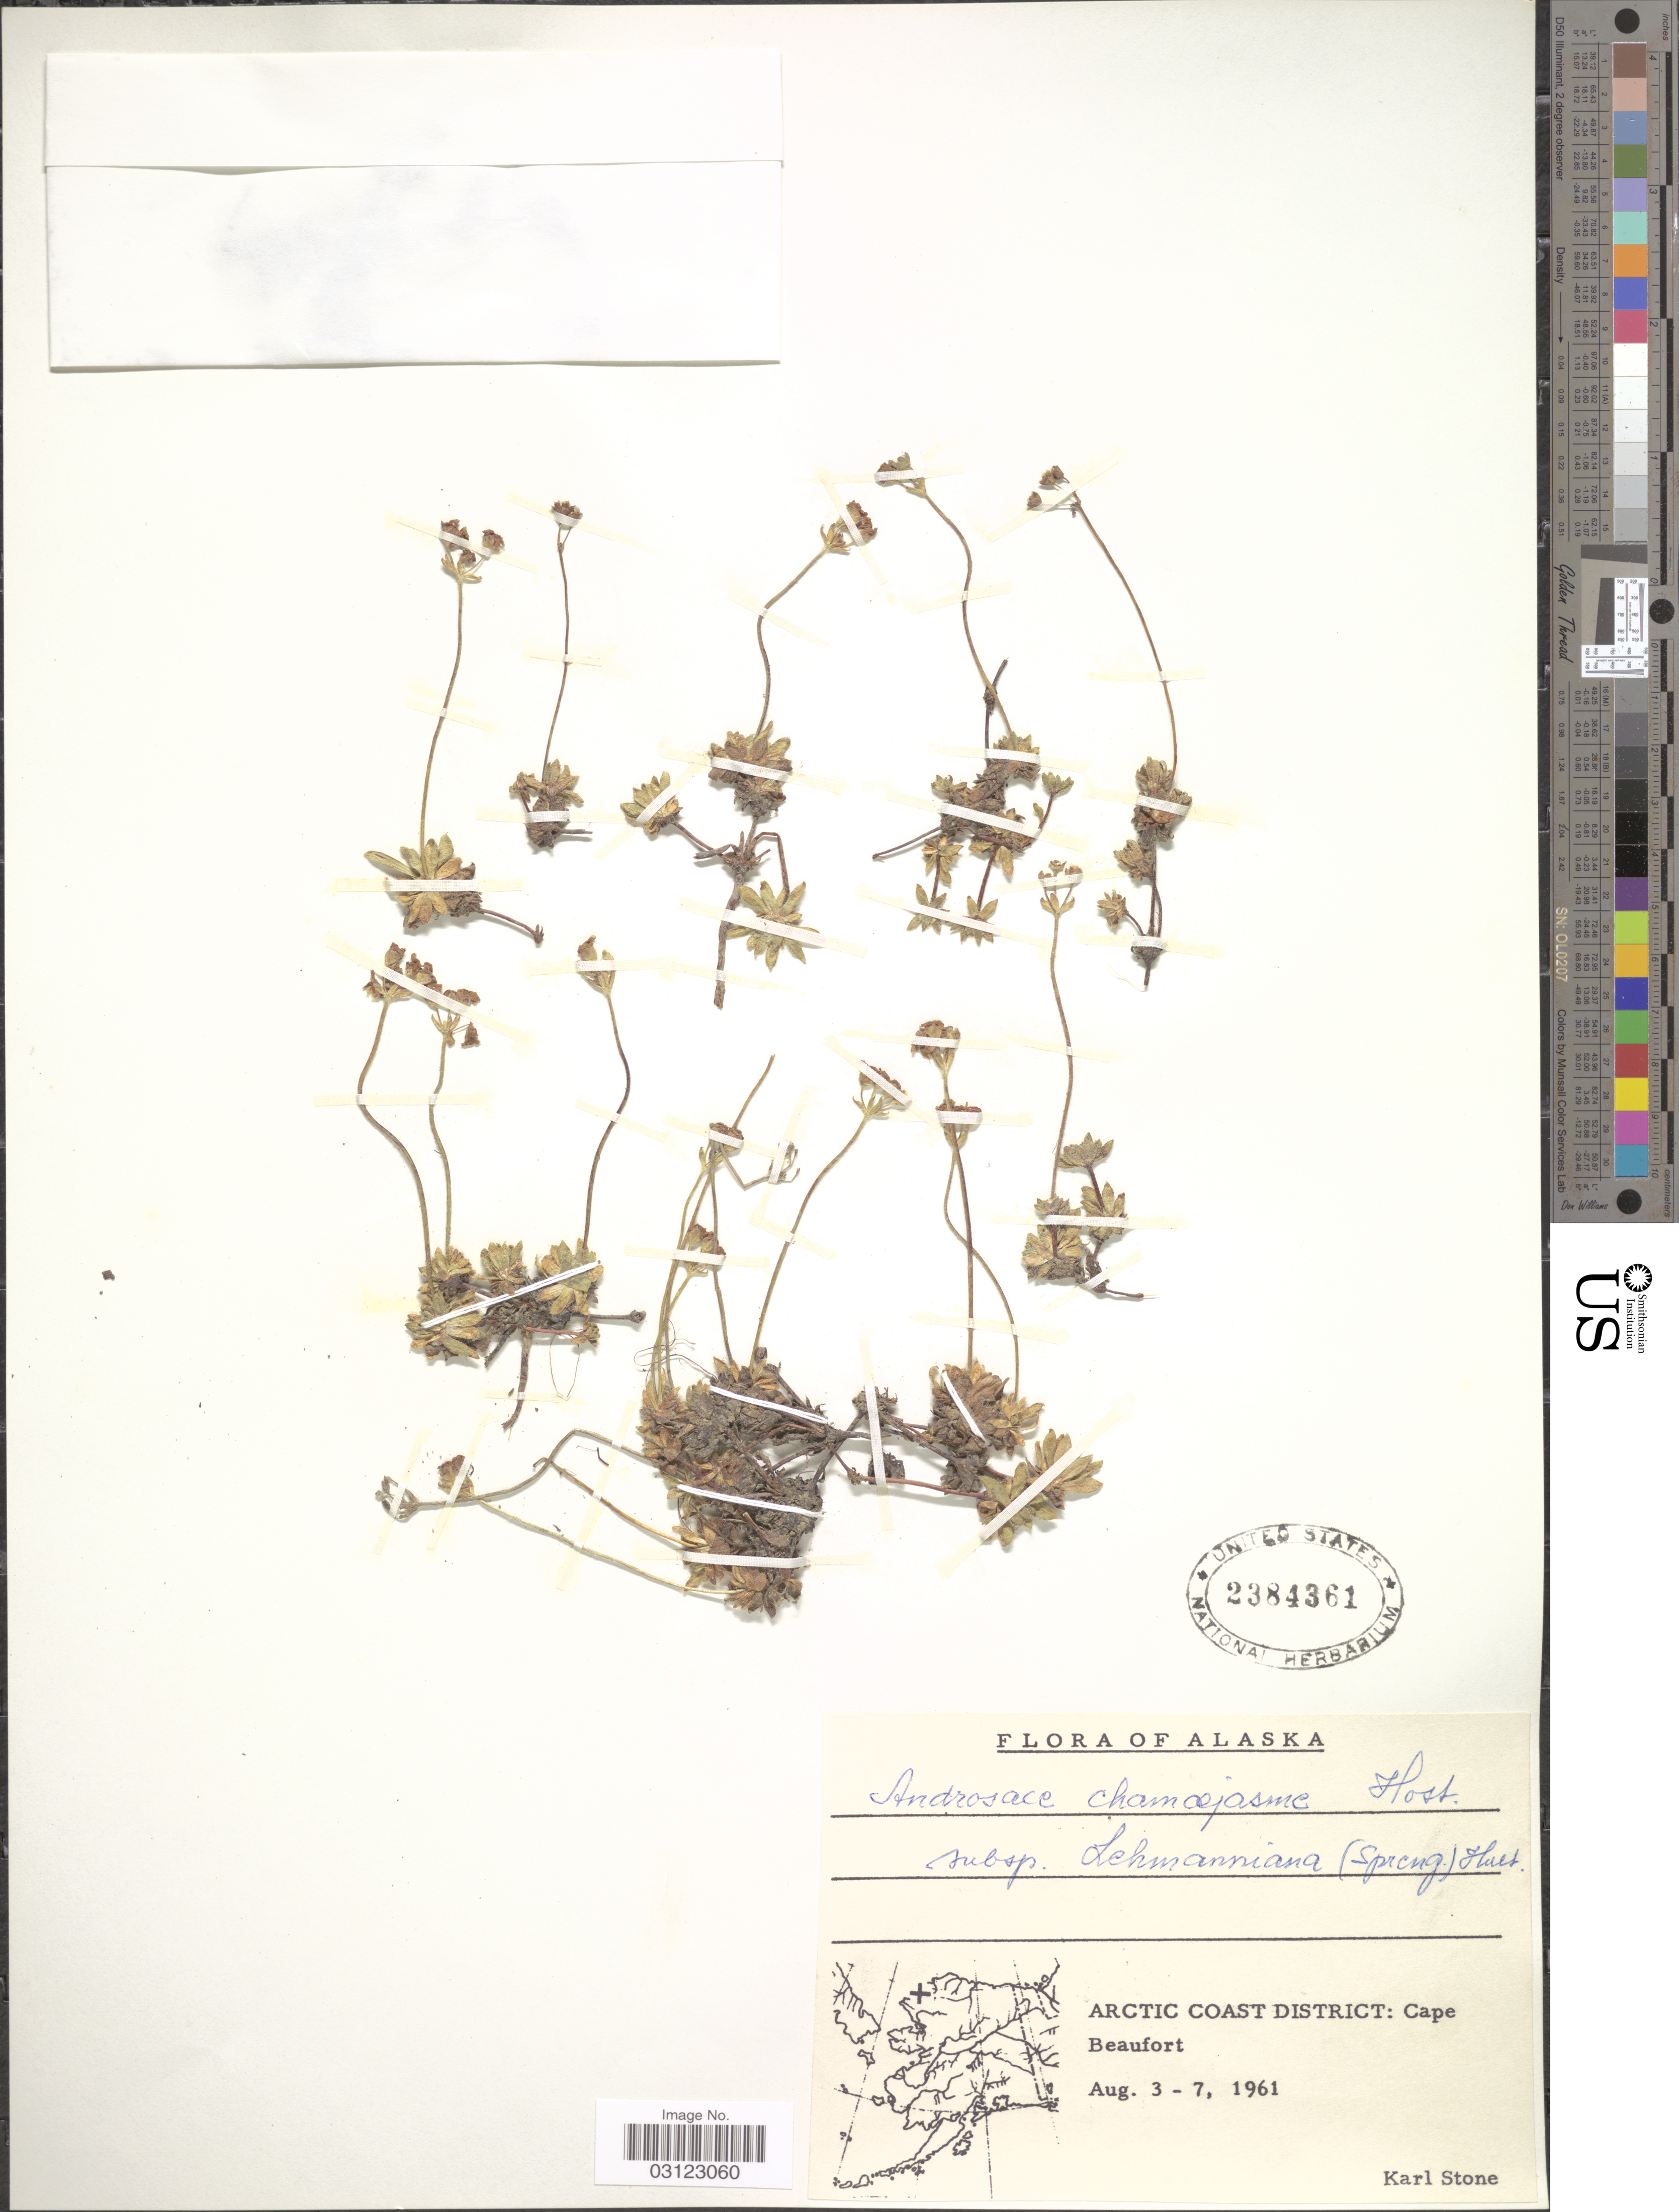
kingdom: Plantae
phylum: Tracheophyta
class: Magnoliopsida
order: Ericales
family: Primulaceae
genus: Androsace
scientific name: Androsace chamaejasme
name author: Wulfen ex Host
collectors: K. Stone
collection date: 1961-08-03/1961-08-07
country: United States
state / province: Alaska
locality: Arctic Coast District: Cape Beaufort.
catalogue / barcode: US 2384361